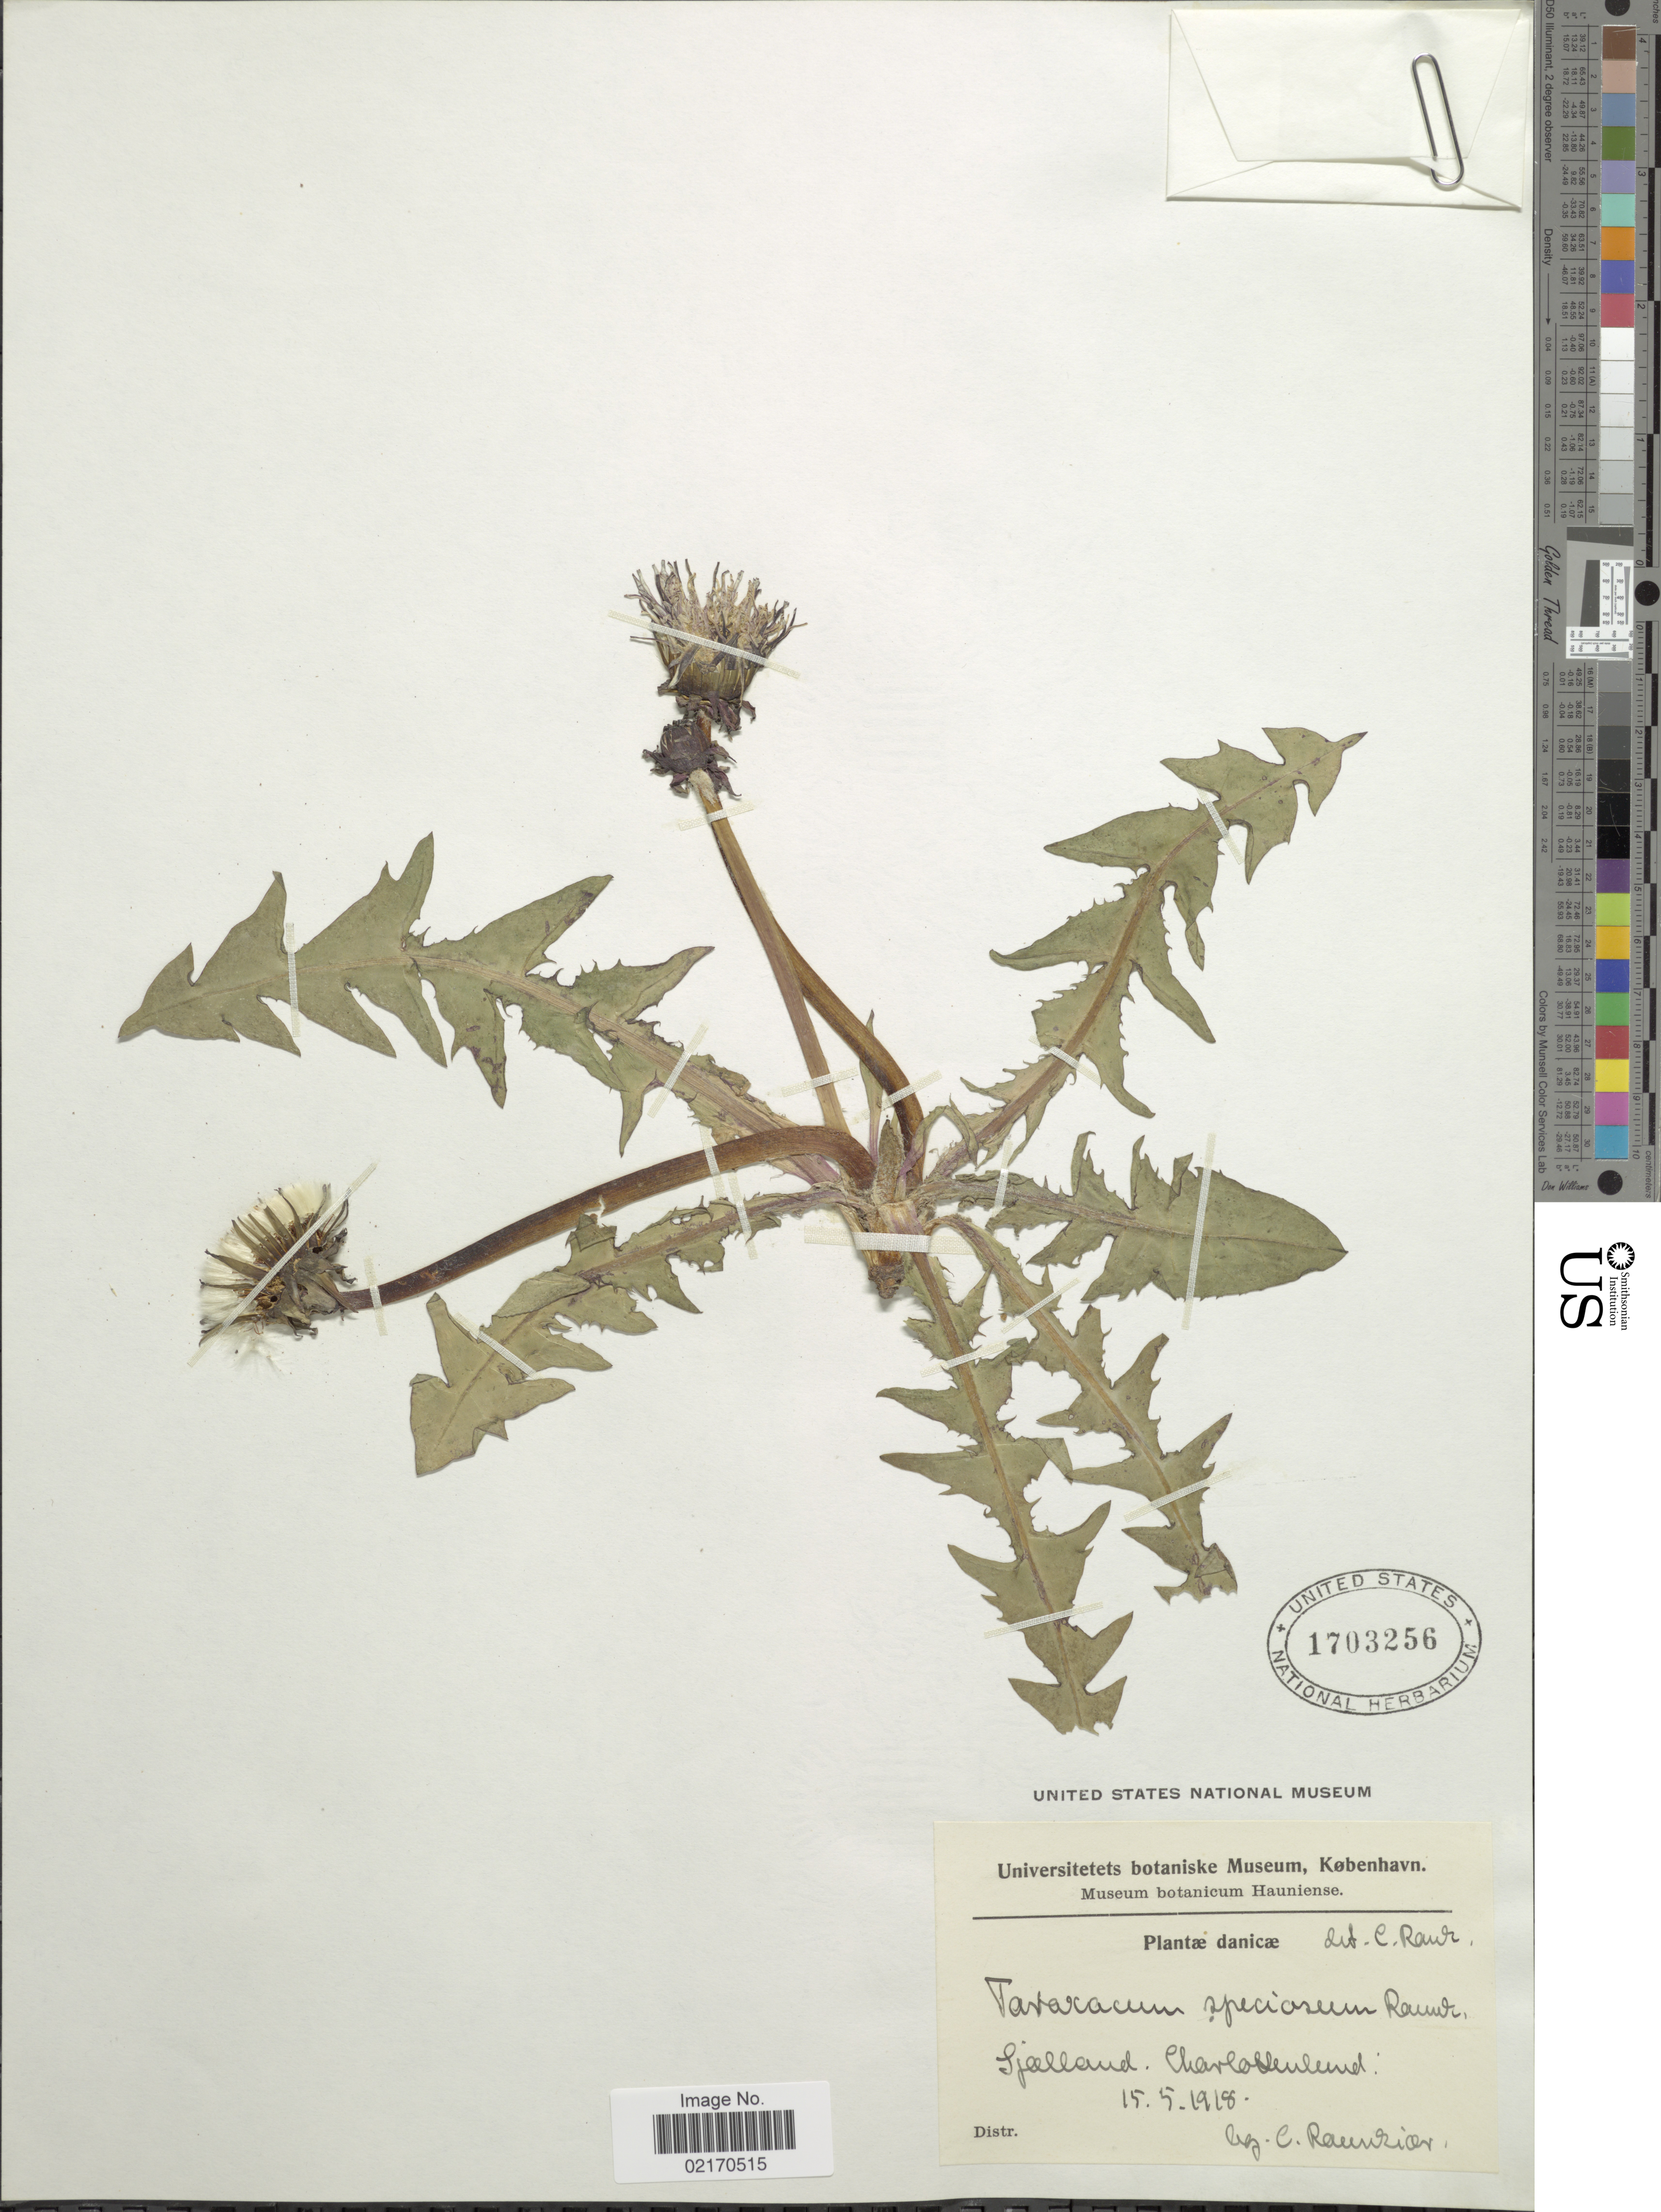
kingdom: Plantae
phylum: Tracheophyta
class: Magnoliopsida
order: Asterales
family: Asteraceae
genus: Taraxacum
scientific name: Taraxacum speciosum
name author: Raunk.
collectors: C. Raunkiær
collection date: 1918-05-15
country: Denmark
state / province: Sjæland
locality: Charlottenlund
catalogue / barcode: US 1703256